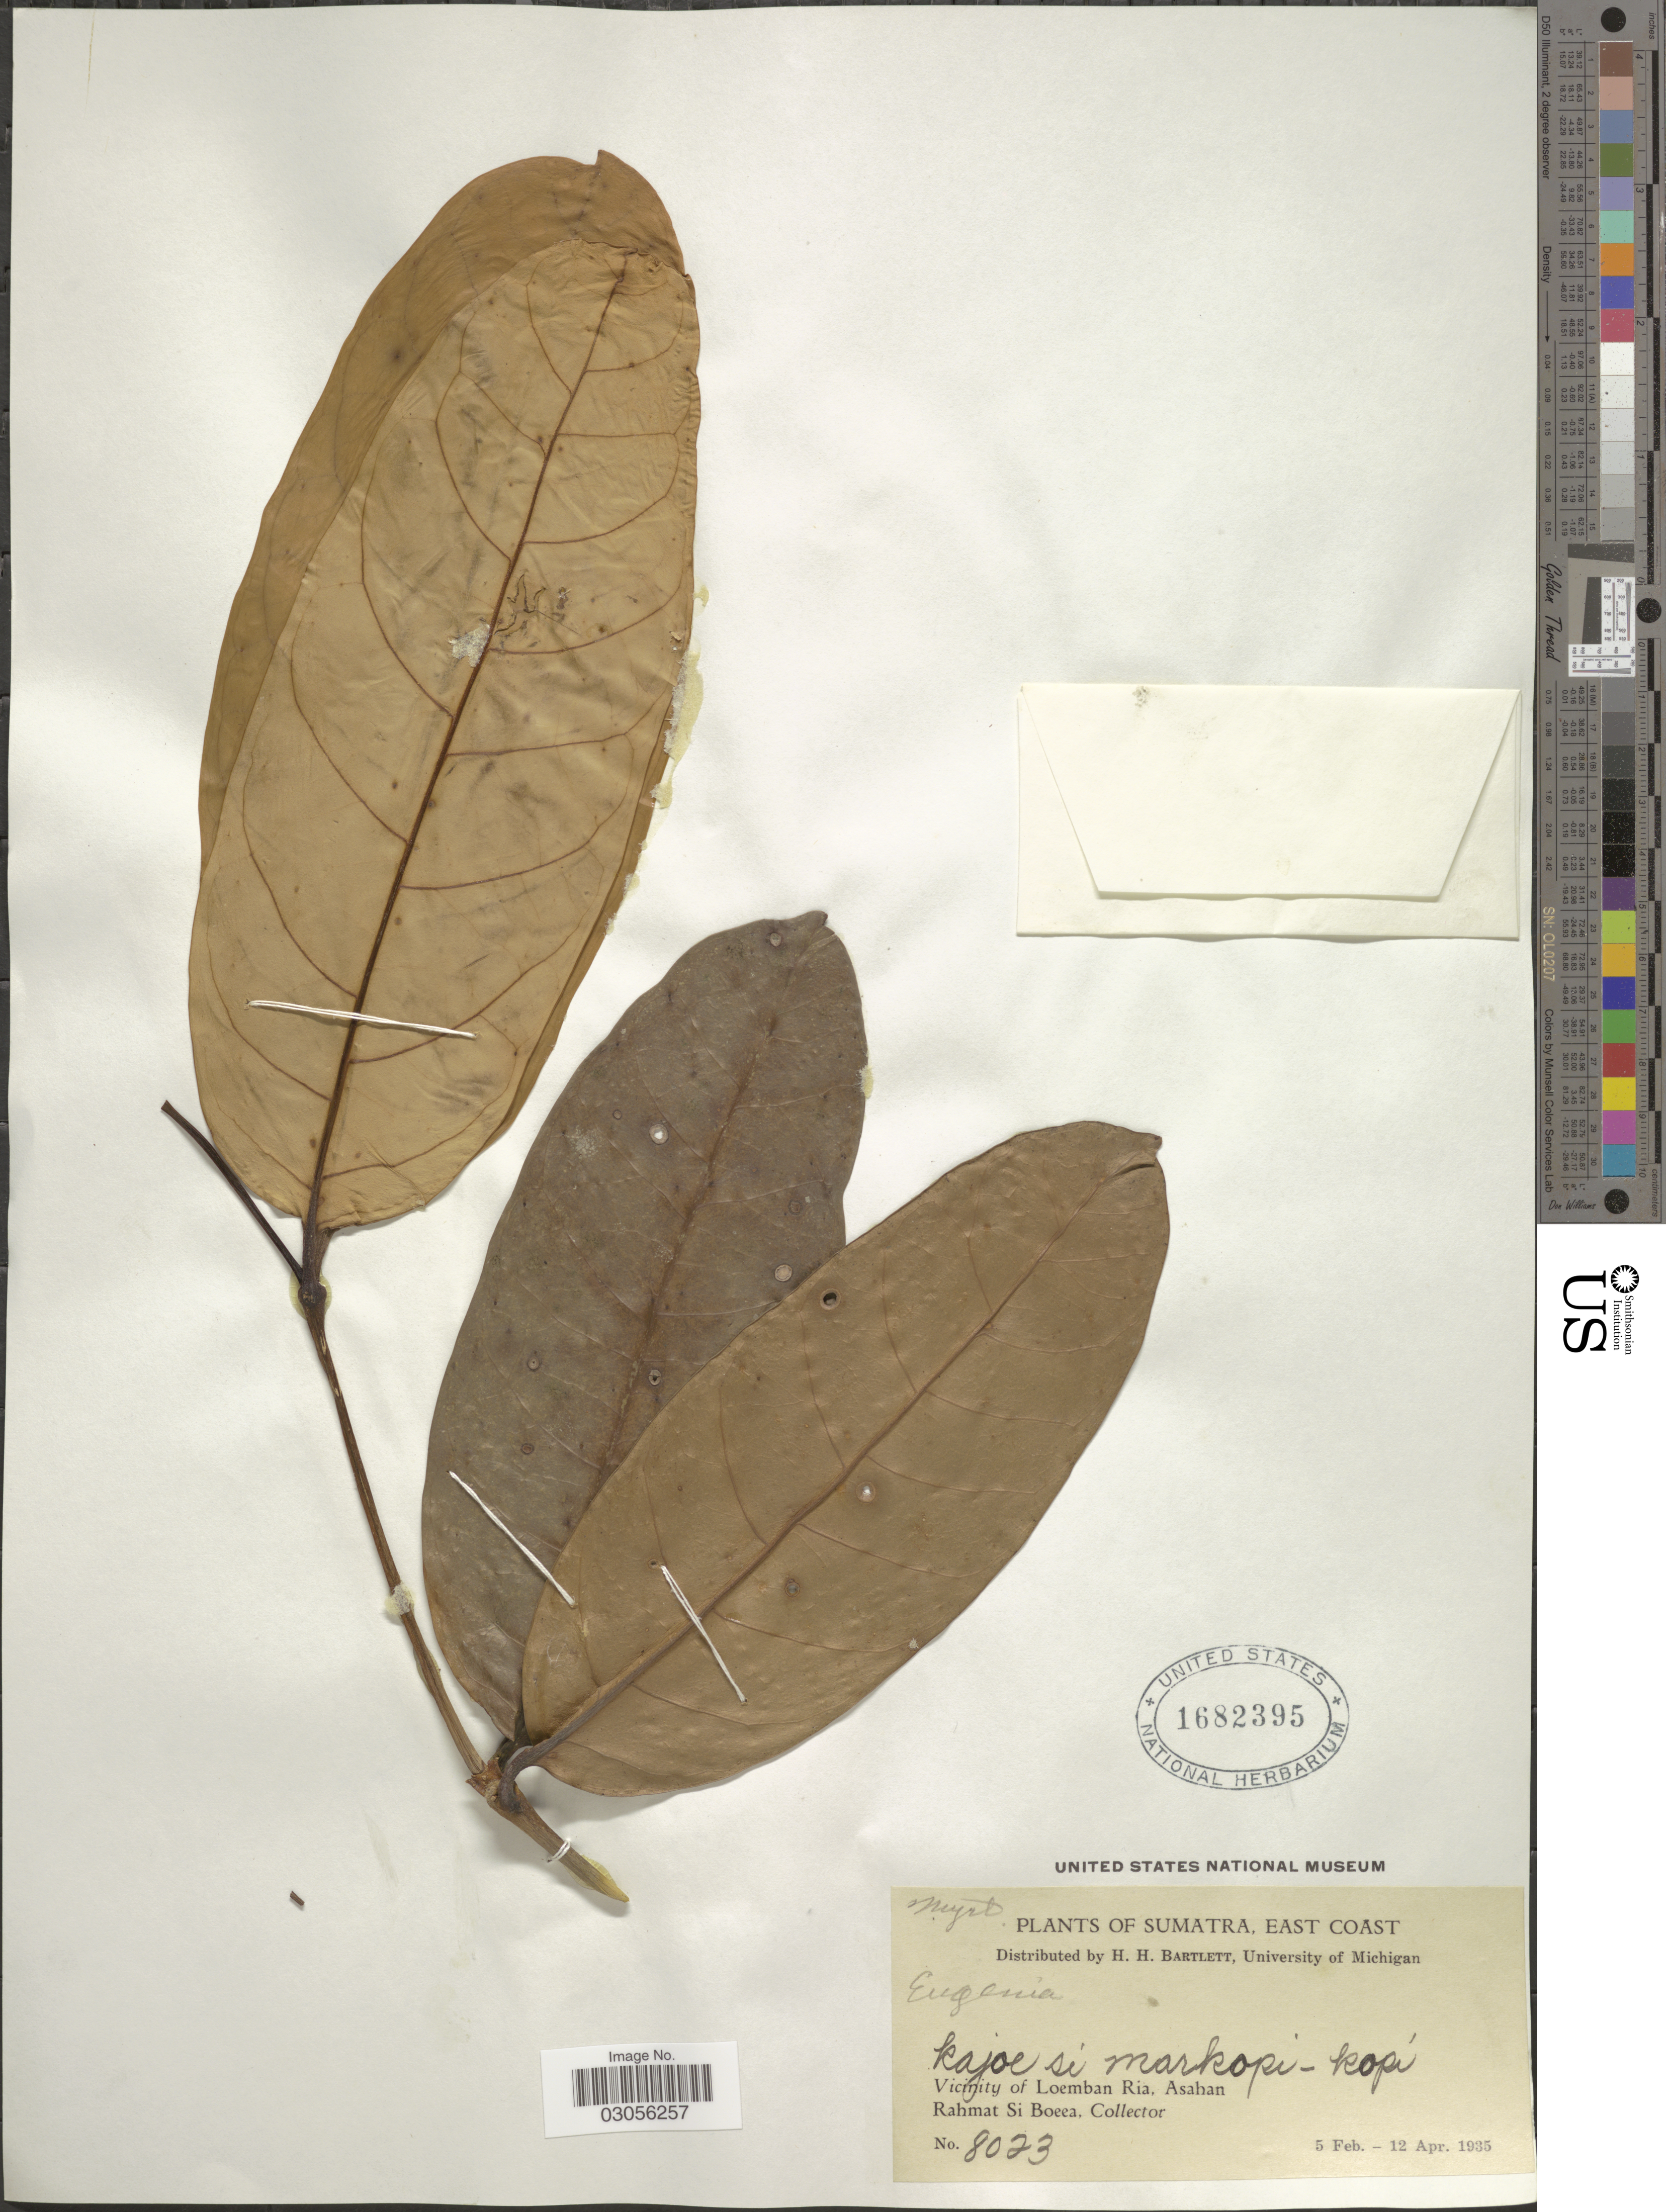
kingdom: Plantae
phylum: Tracheophyta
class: Magnoliopsida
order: Myrtales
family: Myrtaceae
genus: Eugenia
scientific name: Eugenia sp.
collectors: Rahmat Si Boeea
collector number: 8023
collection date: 1935-02-05/1935-04-12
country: Indonesia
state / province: Sumatra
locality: Sumatra, East Coast. Vicinity of Loemban Ria, Asahan.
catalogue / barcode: US 1682395